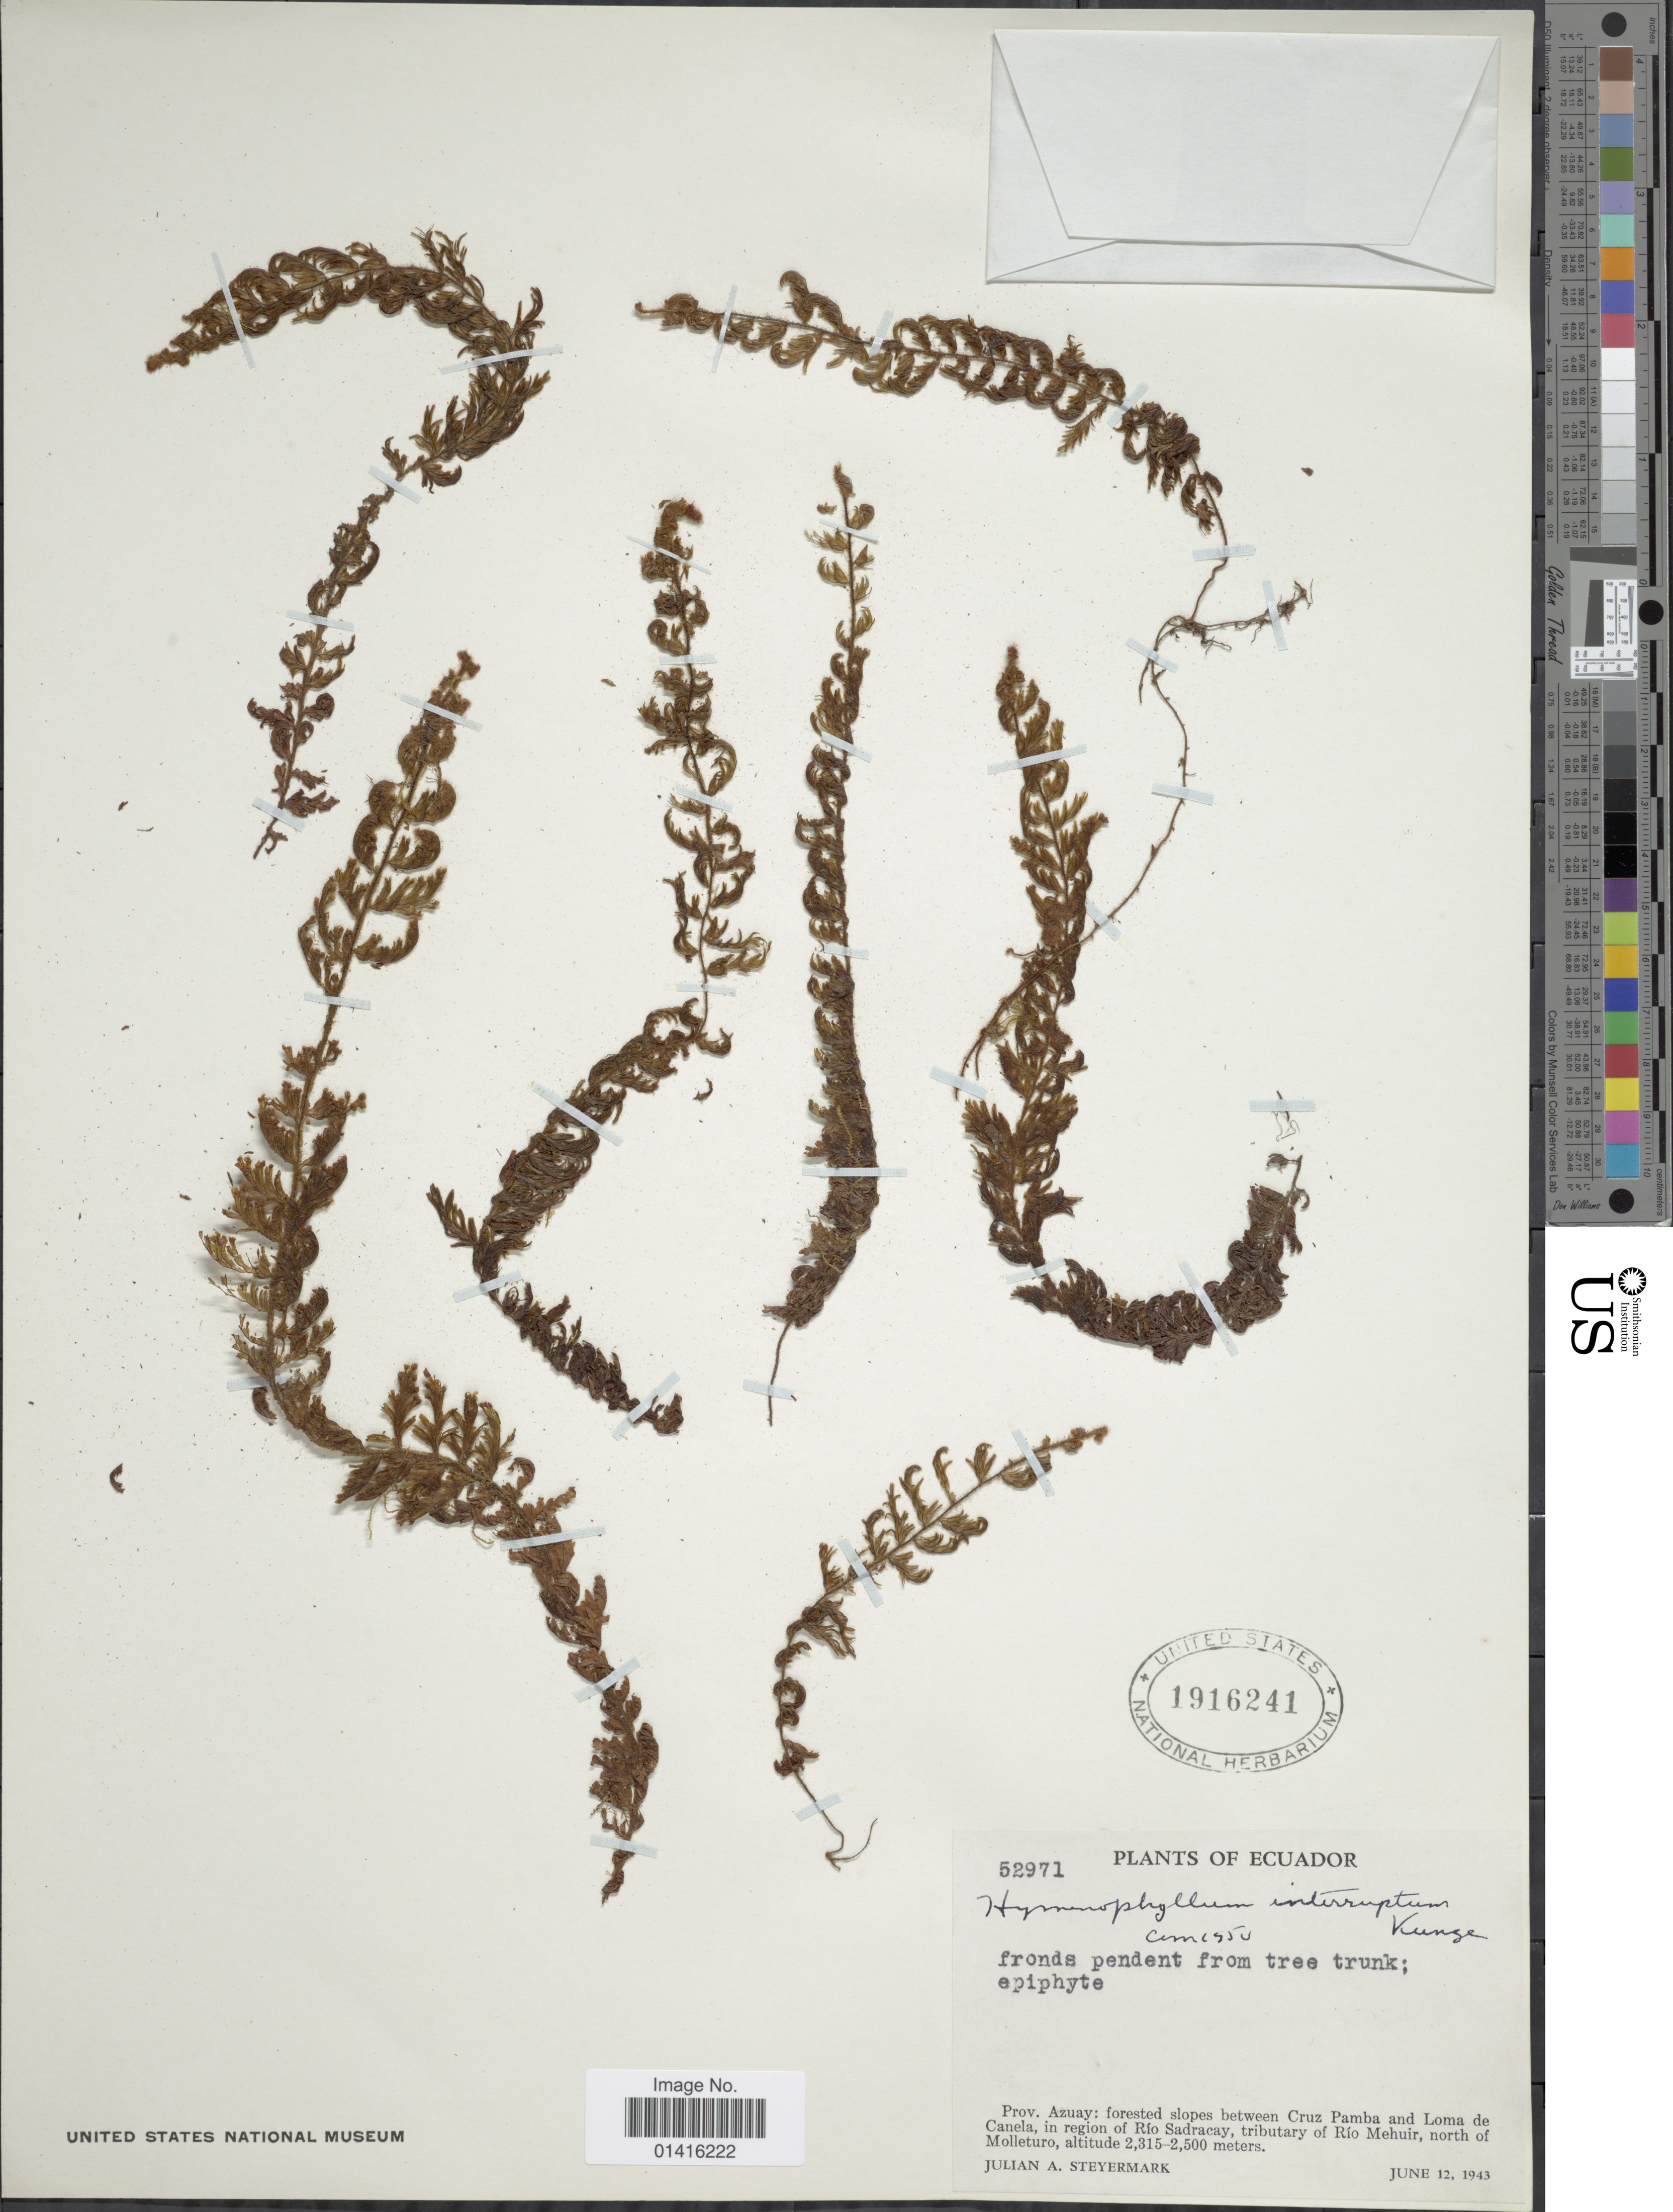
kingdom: Plantae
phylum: Tracheophyta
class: Polypodiopsida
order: Hymenophyllales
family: Hymenophyllaceae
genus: Hymenophyllum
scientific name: Hymenophyllum interruptum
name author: Kunze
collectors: J. Steyermark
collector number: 52971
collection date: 1943-06-12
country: Ecuador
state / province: Azuay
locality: Forested slopes between Cruz Pamba and Loma de Canela, in region of Río Sadracay, tribuitary of Río Mehuir, north of Molleturo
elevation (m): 2315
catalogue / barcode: US 1916241